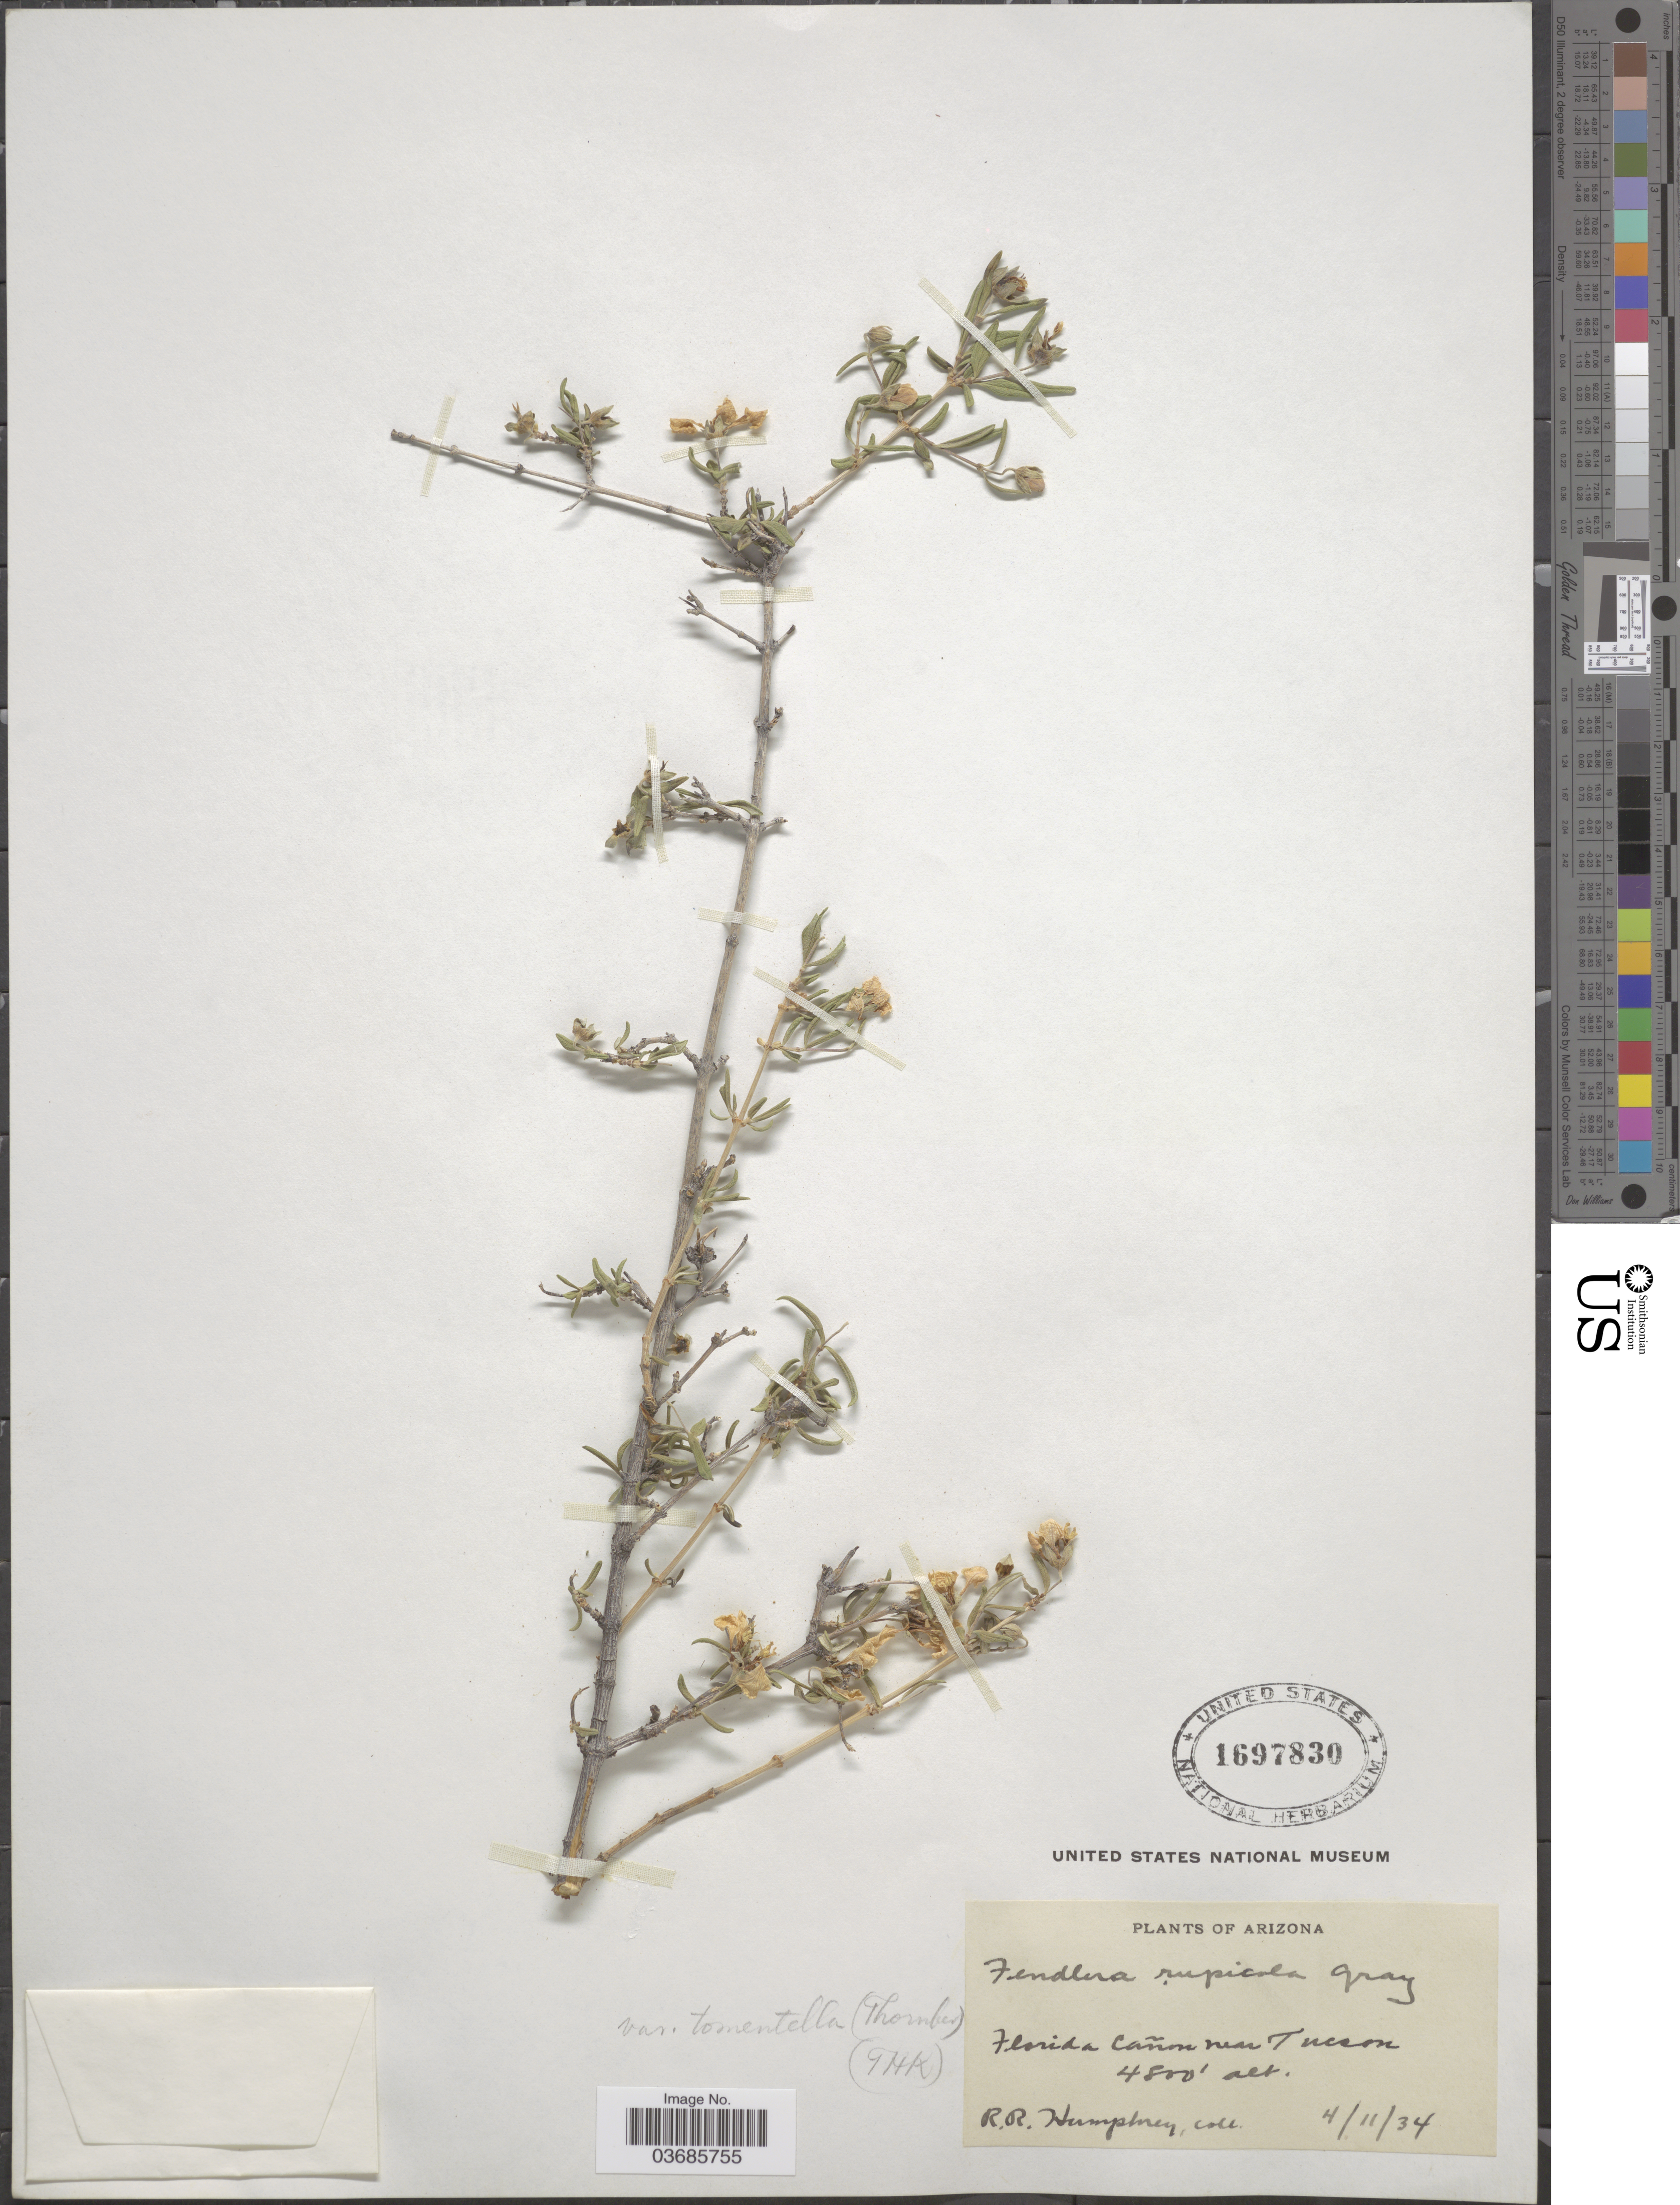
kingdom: Plantae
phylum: Tracheophyta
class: Magnoliopsida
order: Cornales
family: Hydrangeaceae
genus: Fendlera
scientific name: Fendlera rupicola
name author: Englem. & A. Gray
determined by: Strong, Mark T., (BOT), Smithsonian Institution - National Museum of Natural History (UNITED STATES)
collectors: R. Humphrey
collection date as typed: Transcribed d/m/y: 11/4/34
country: United States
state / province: Arizona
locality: Florida Cañon near Tucson.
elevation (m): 1463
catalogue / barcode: US 1697830